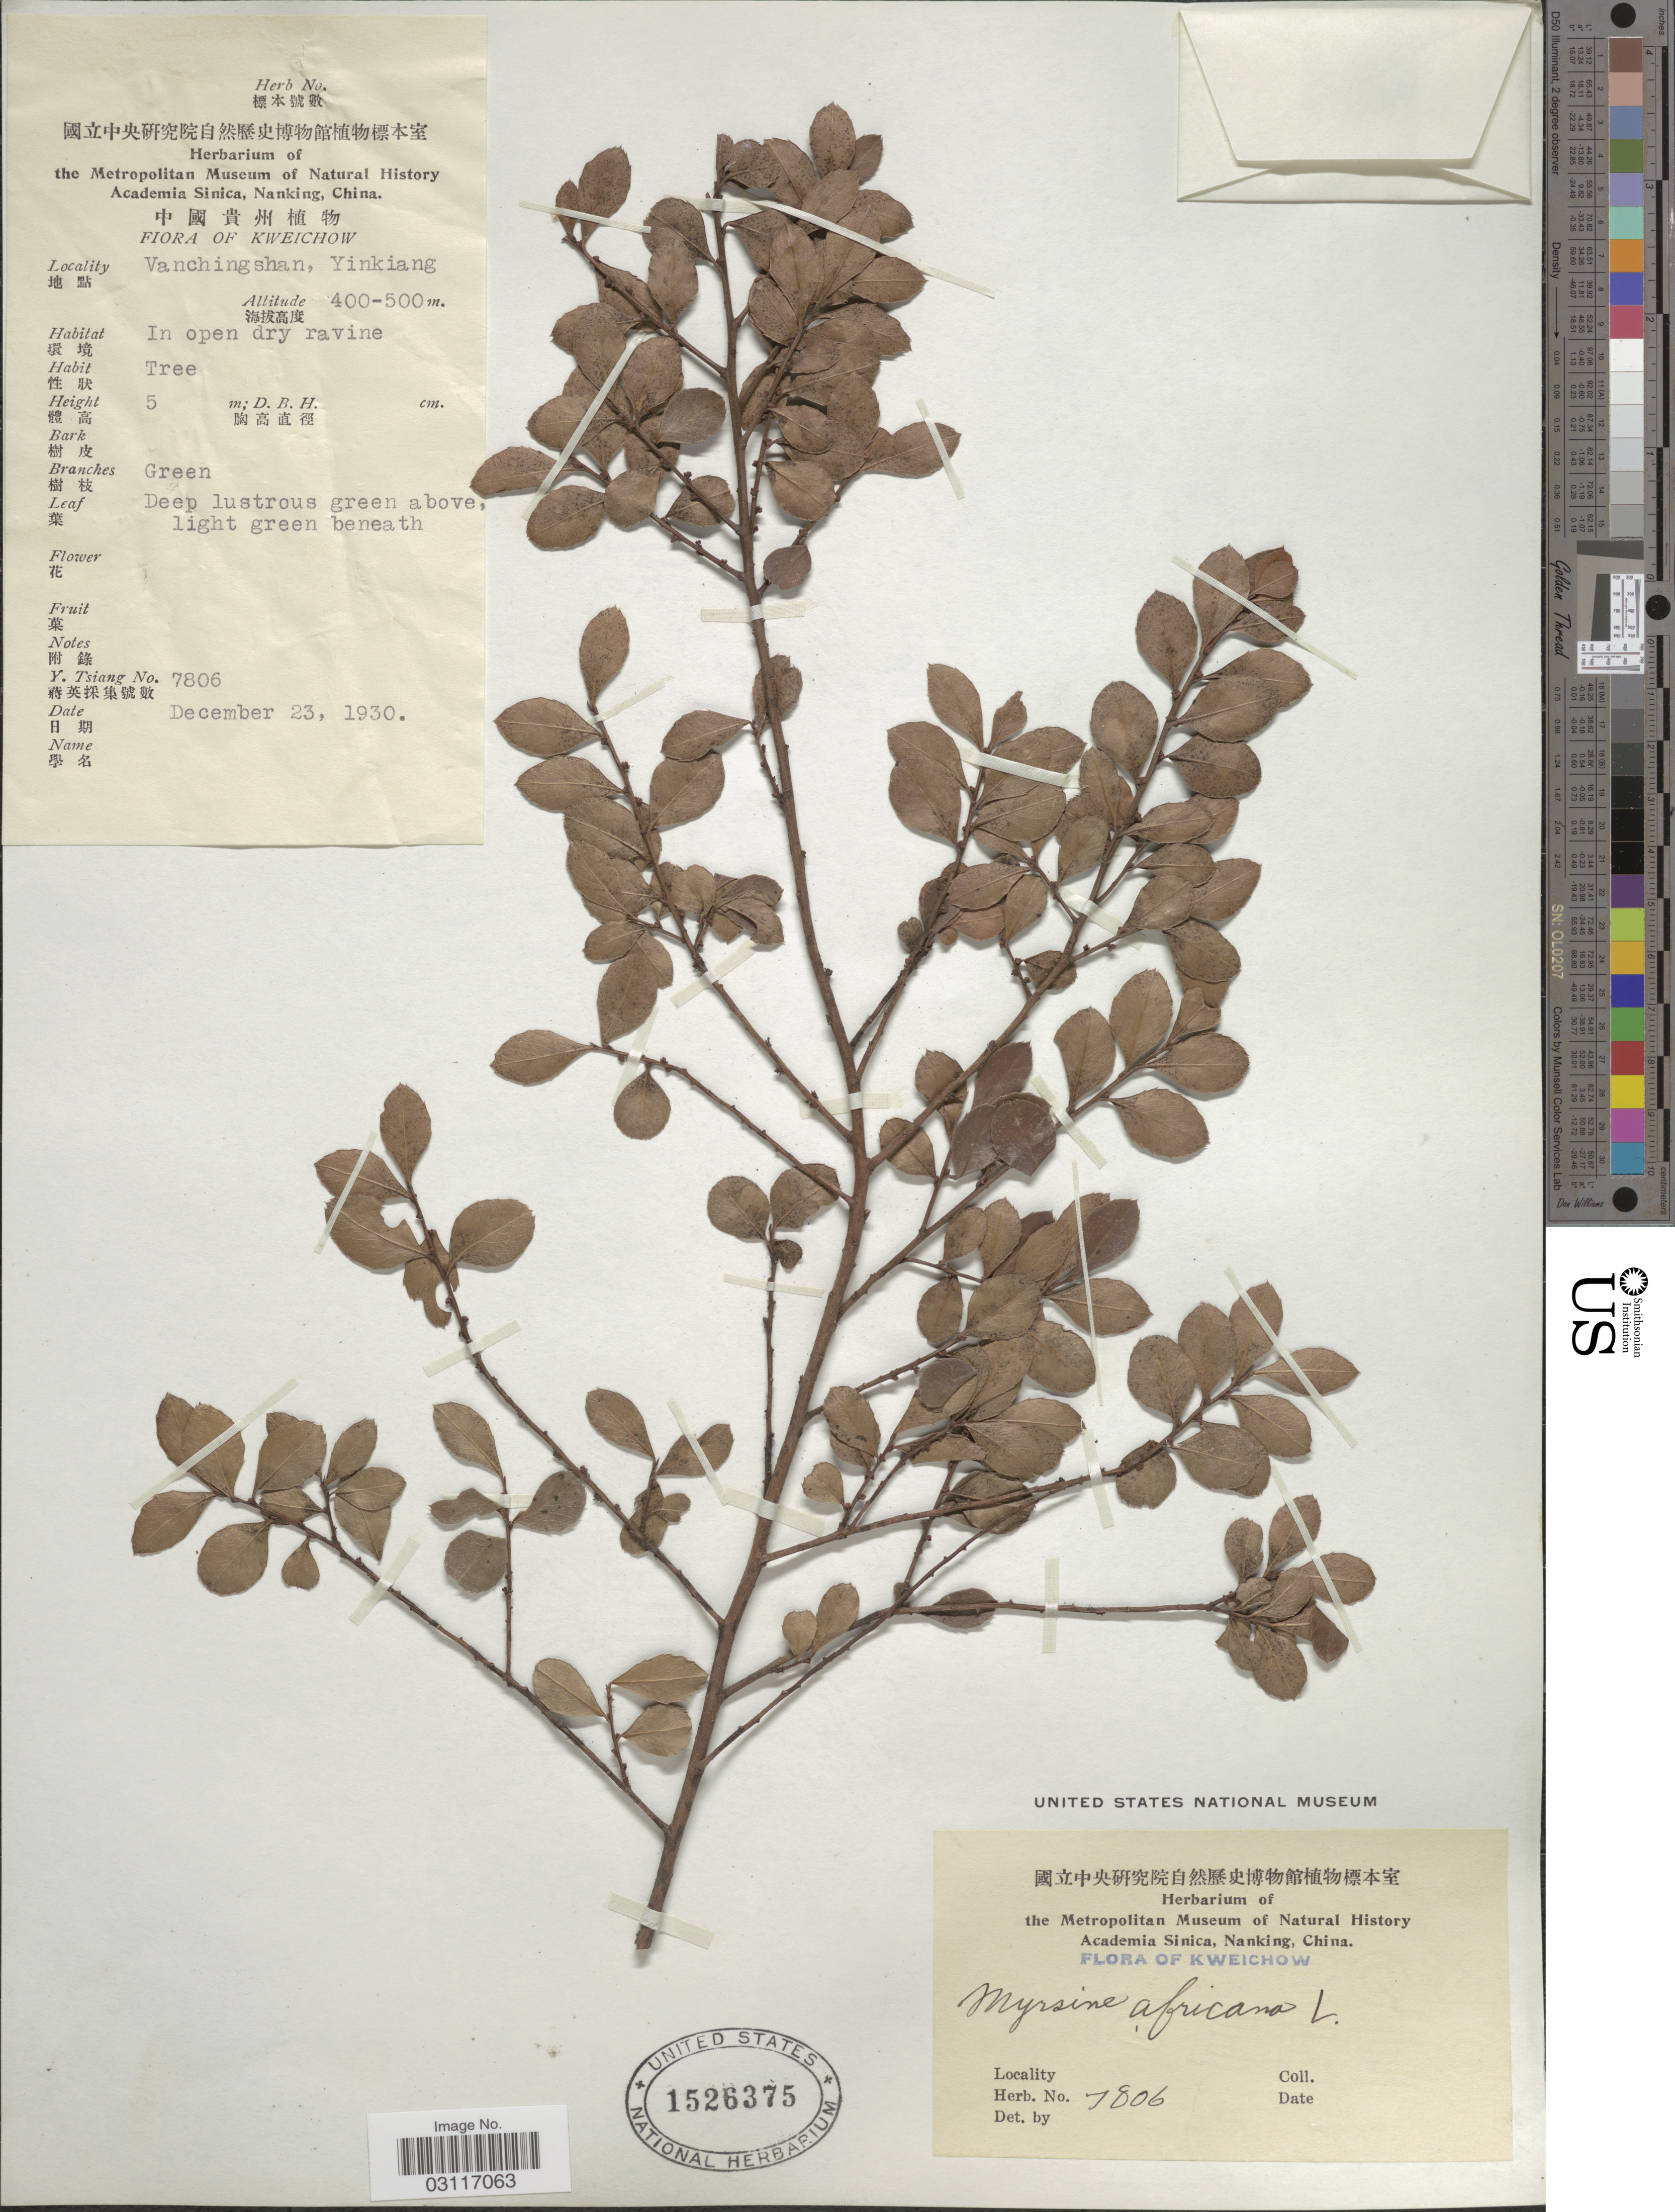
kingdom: Plantae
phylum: Tracheophyta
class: Magnoliopsida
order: Ericales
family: Primulaceae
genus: Myrsine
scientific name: Myrsine africana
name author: L.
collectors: Y. Tsiang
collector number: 7806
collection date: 1930-12-23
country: China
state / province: Guizhou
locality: Kweichow. Vanchingshan, Yinkiang.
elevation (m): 400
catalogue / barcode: US 1526375